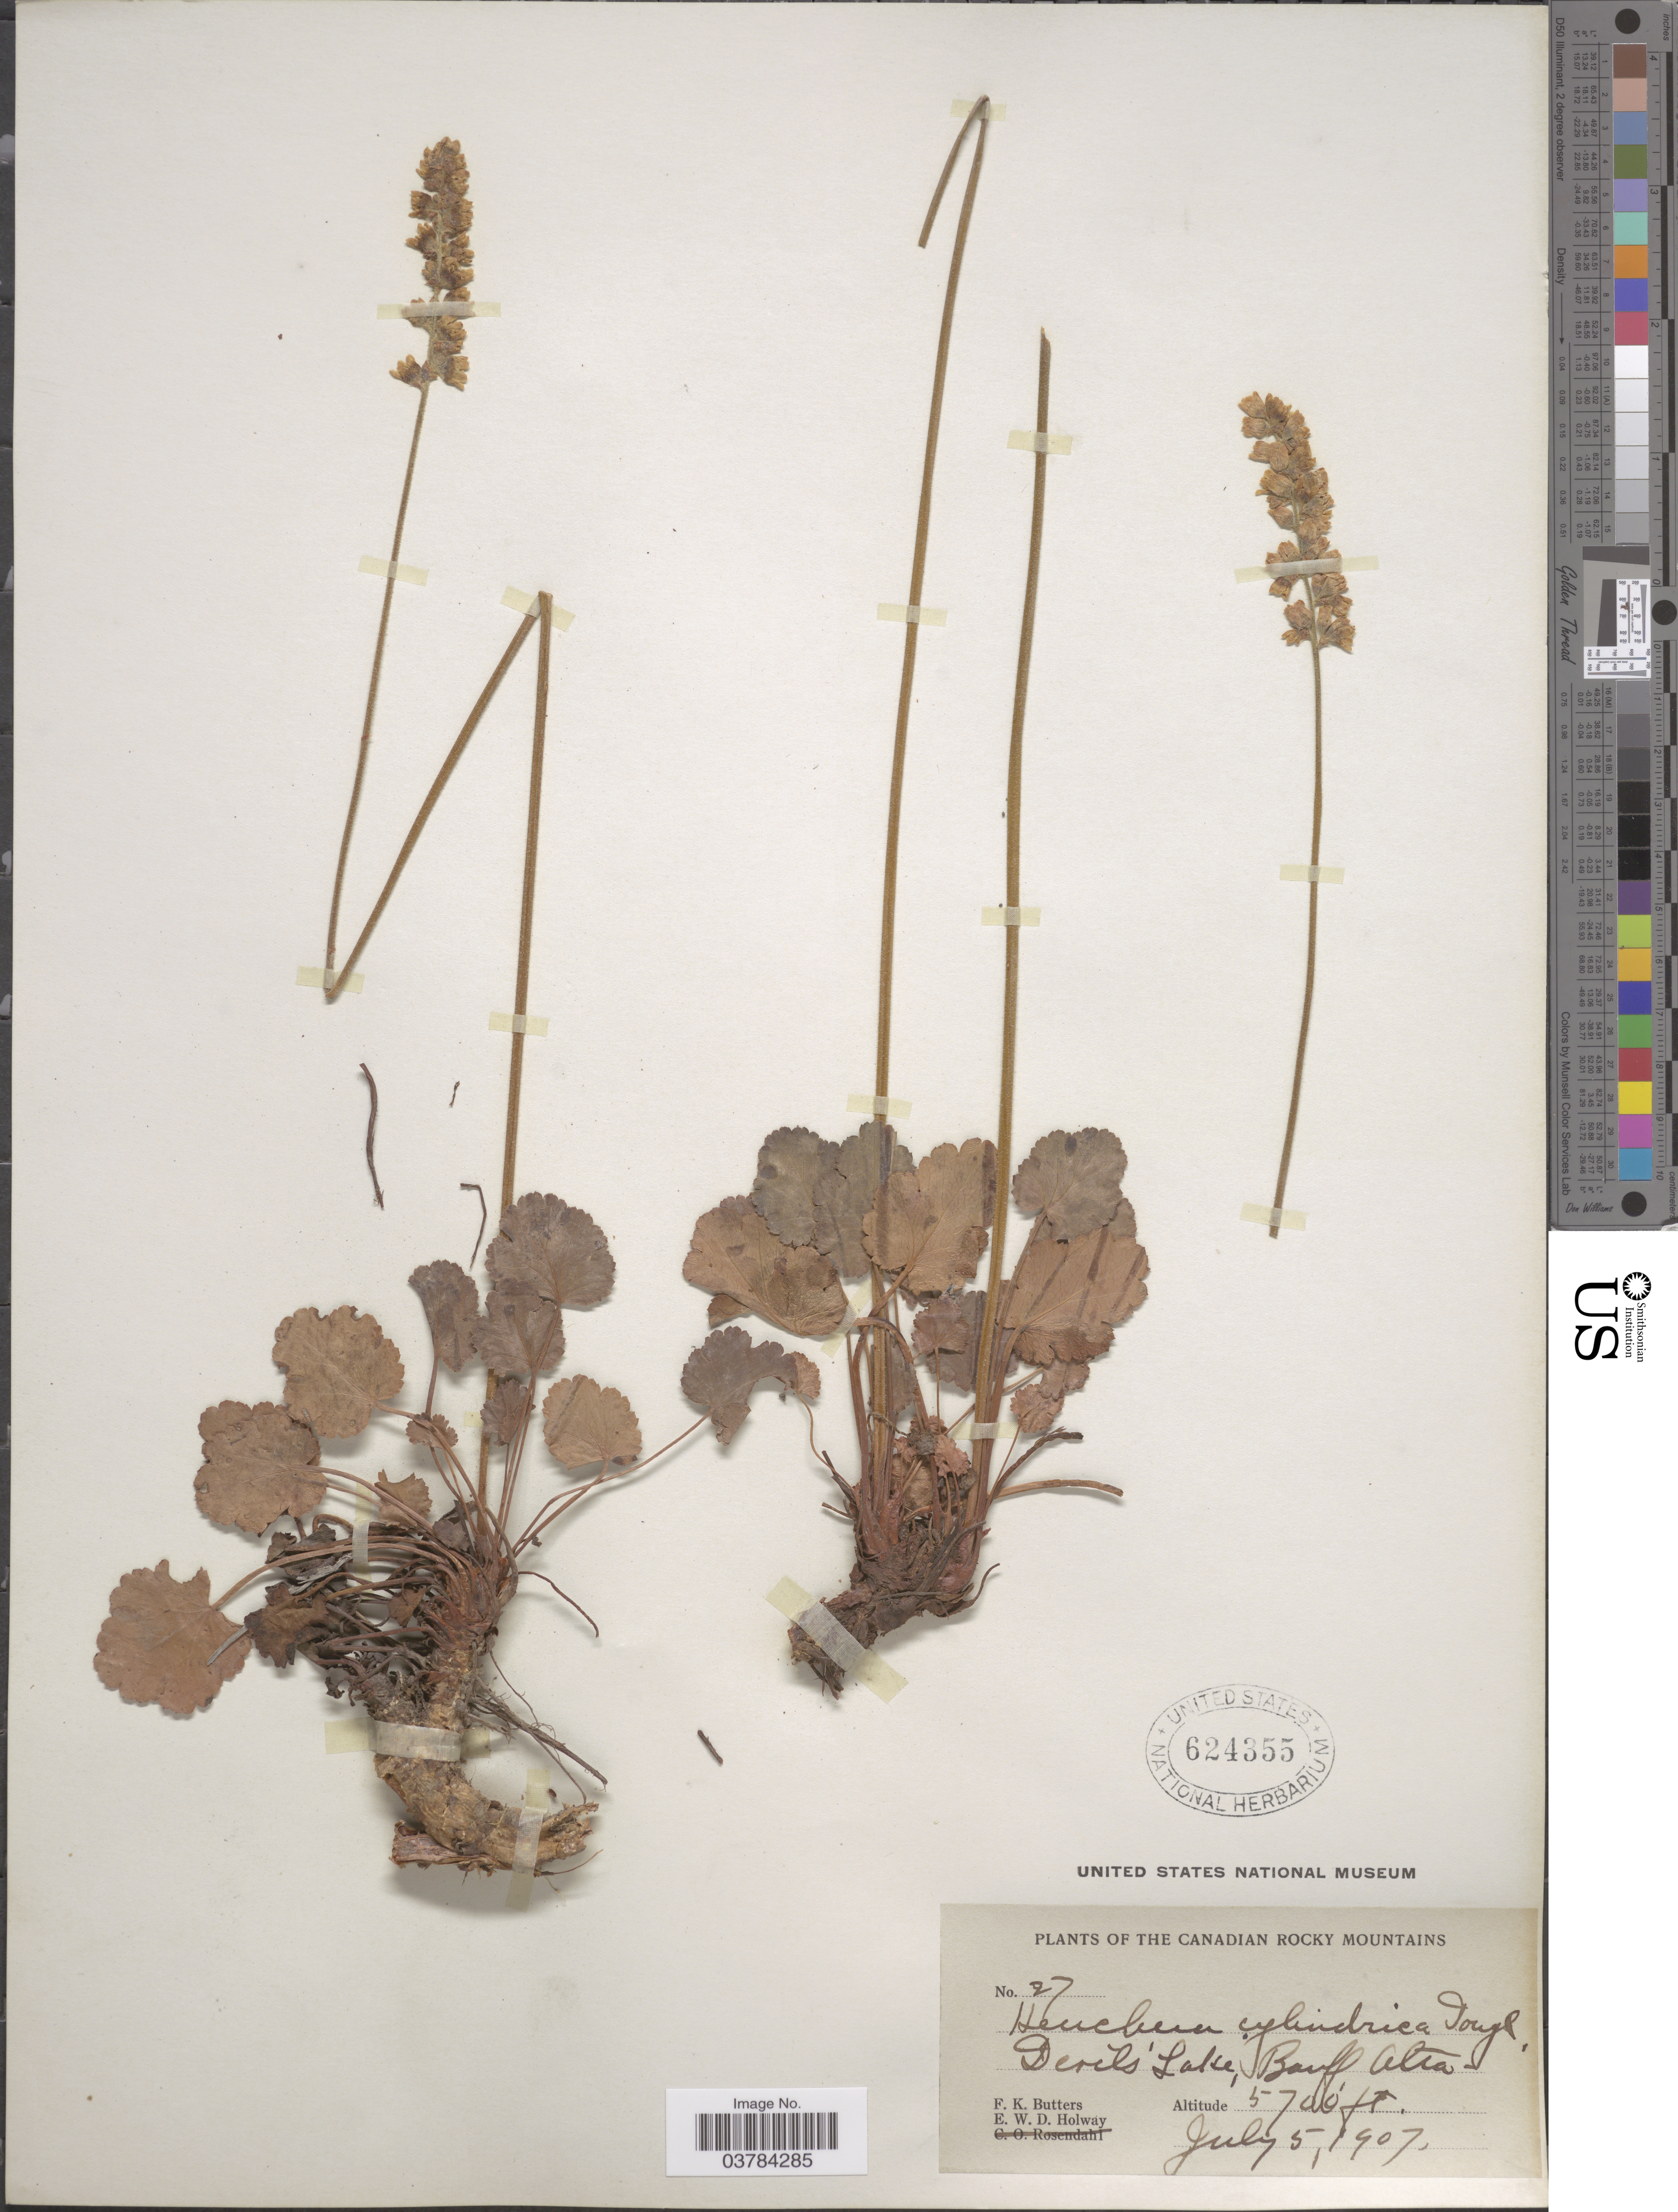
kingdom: Plantae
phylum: Tracheophyta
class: Magnoliopsida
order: Saxifragales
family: Saxifragaceae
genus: Heuchera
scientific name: Heuchera cylindrica var. cylindrica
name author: Douglas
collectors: F. K. Butters & E. W. D. Holway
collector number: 27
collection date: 1907-07-05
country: Canada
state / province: Alberta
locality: The Canadian Rocky Mountains. Devil's Lake, Banff Alta.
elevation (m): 1737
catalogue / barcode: US 624355